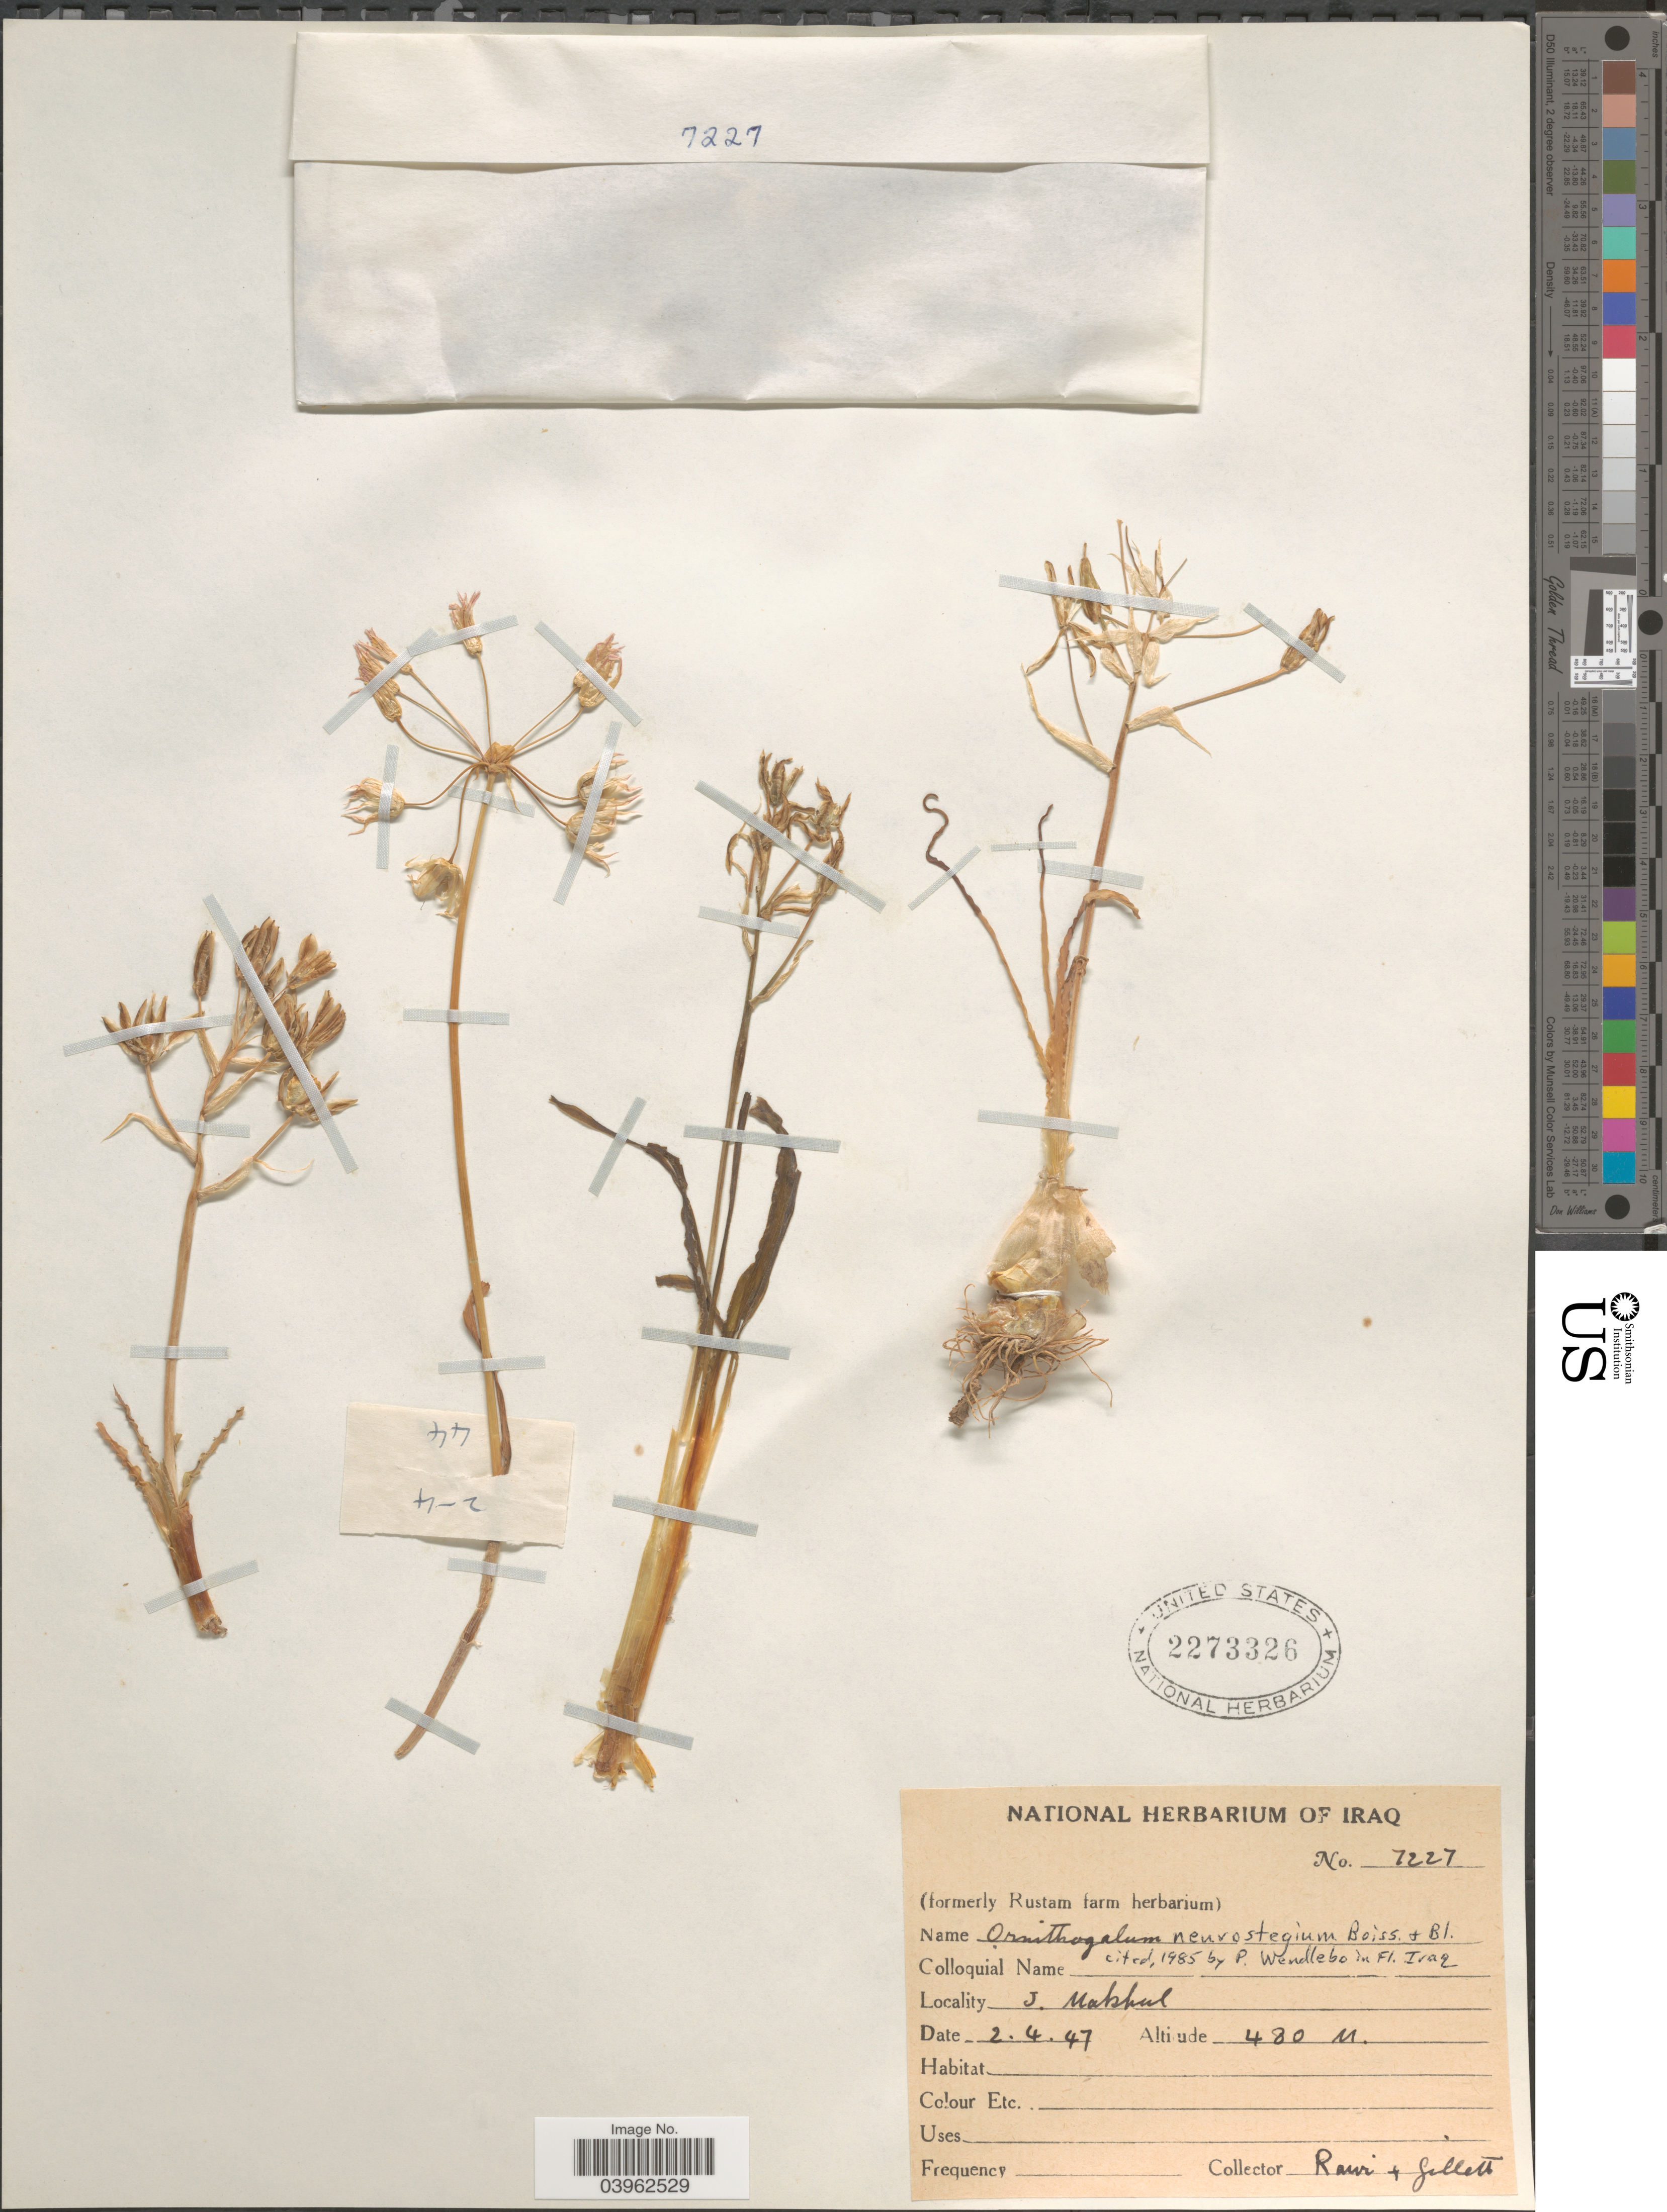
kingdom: Plantae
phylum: Tracheophyta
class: Liliopsida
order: Asparagales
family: Asparagaceae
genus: Ornithogalum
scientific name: Ornithogalum neurostegium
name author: Boiss. & Blanche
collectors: -. Rawi & Gillett, --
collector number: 7227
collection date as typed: Transcribed d/m/y: 2/4/47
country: Iraq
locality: J. Makkul.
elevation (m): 480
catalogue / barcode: US 2273326